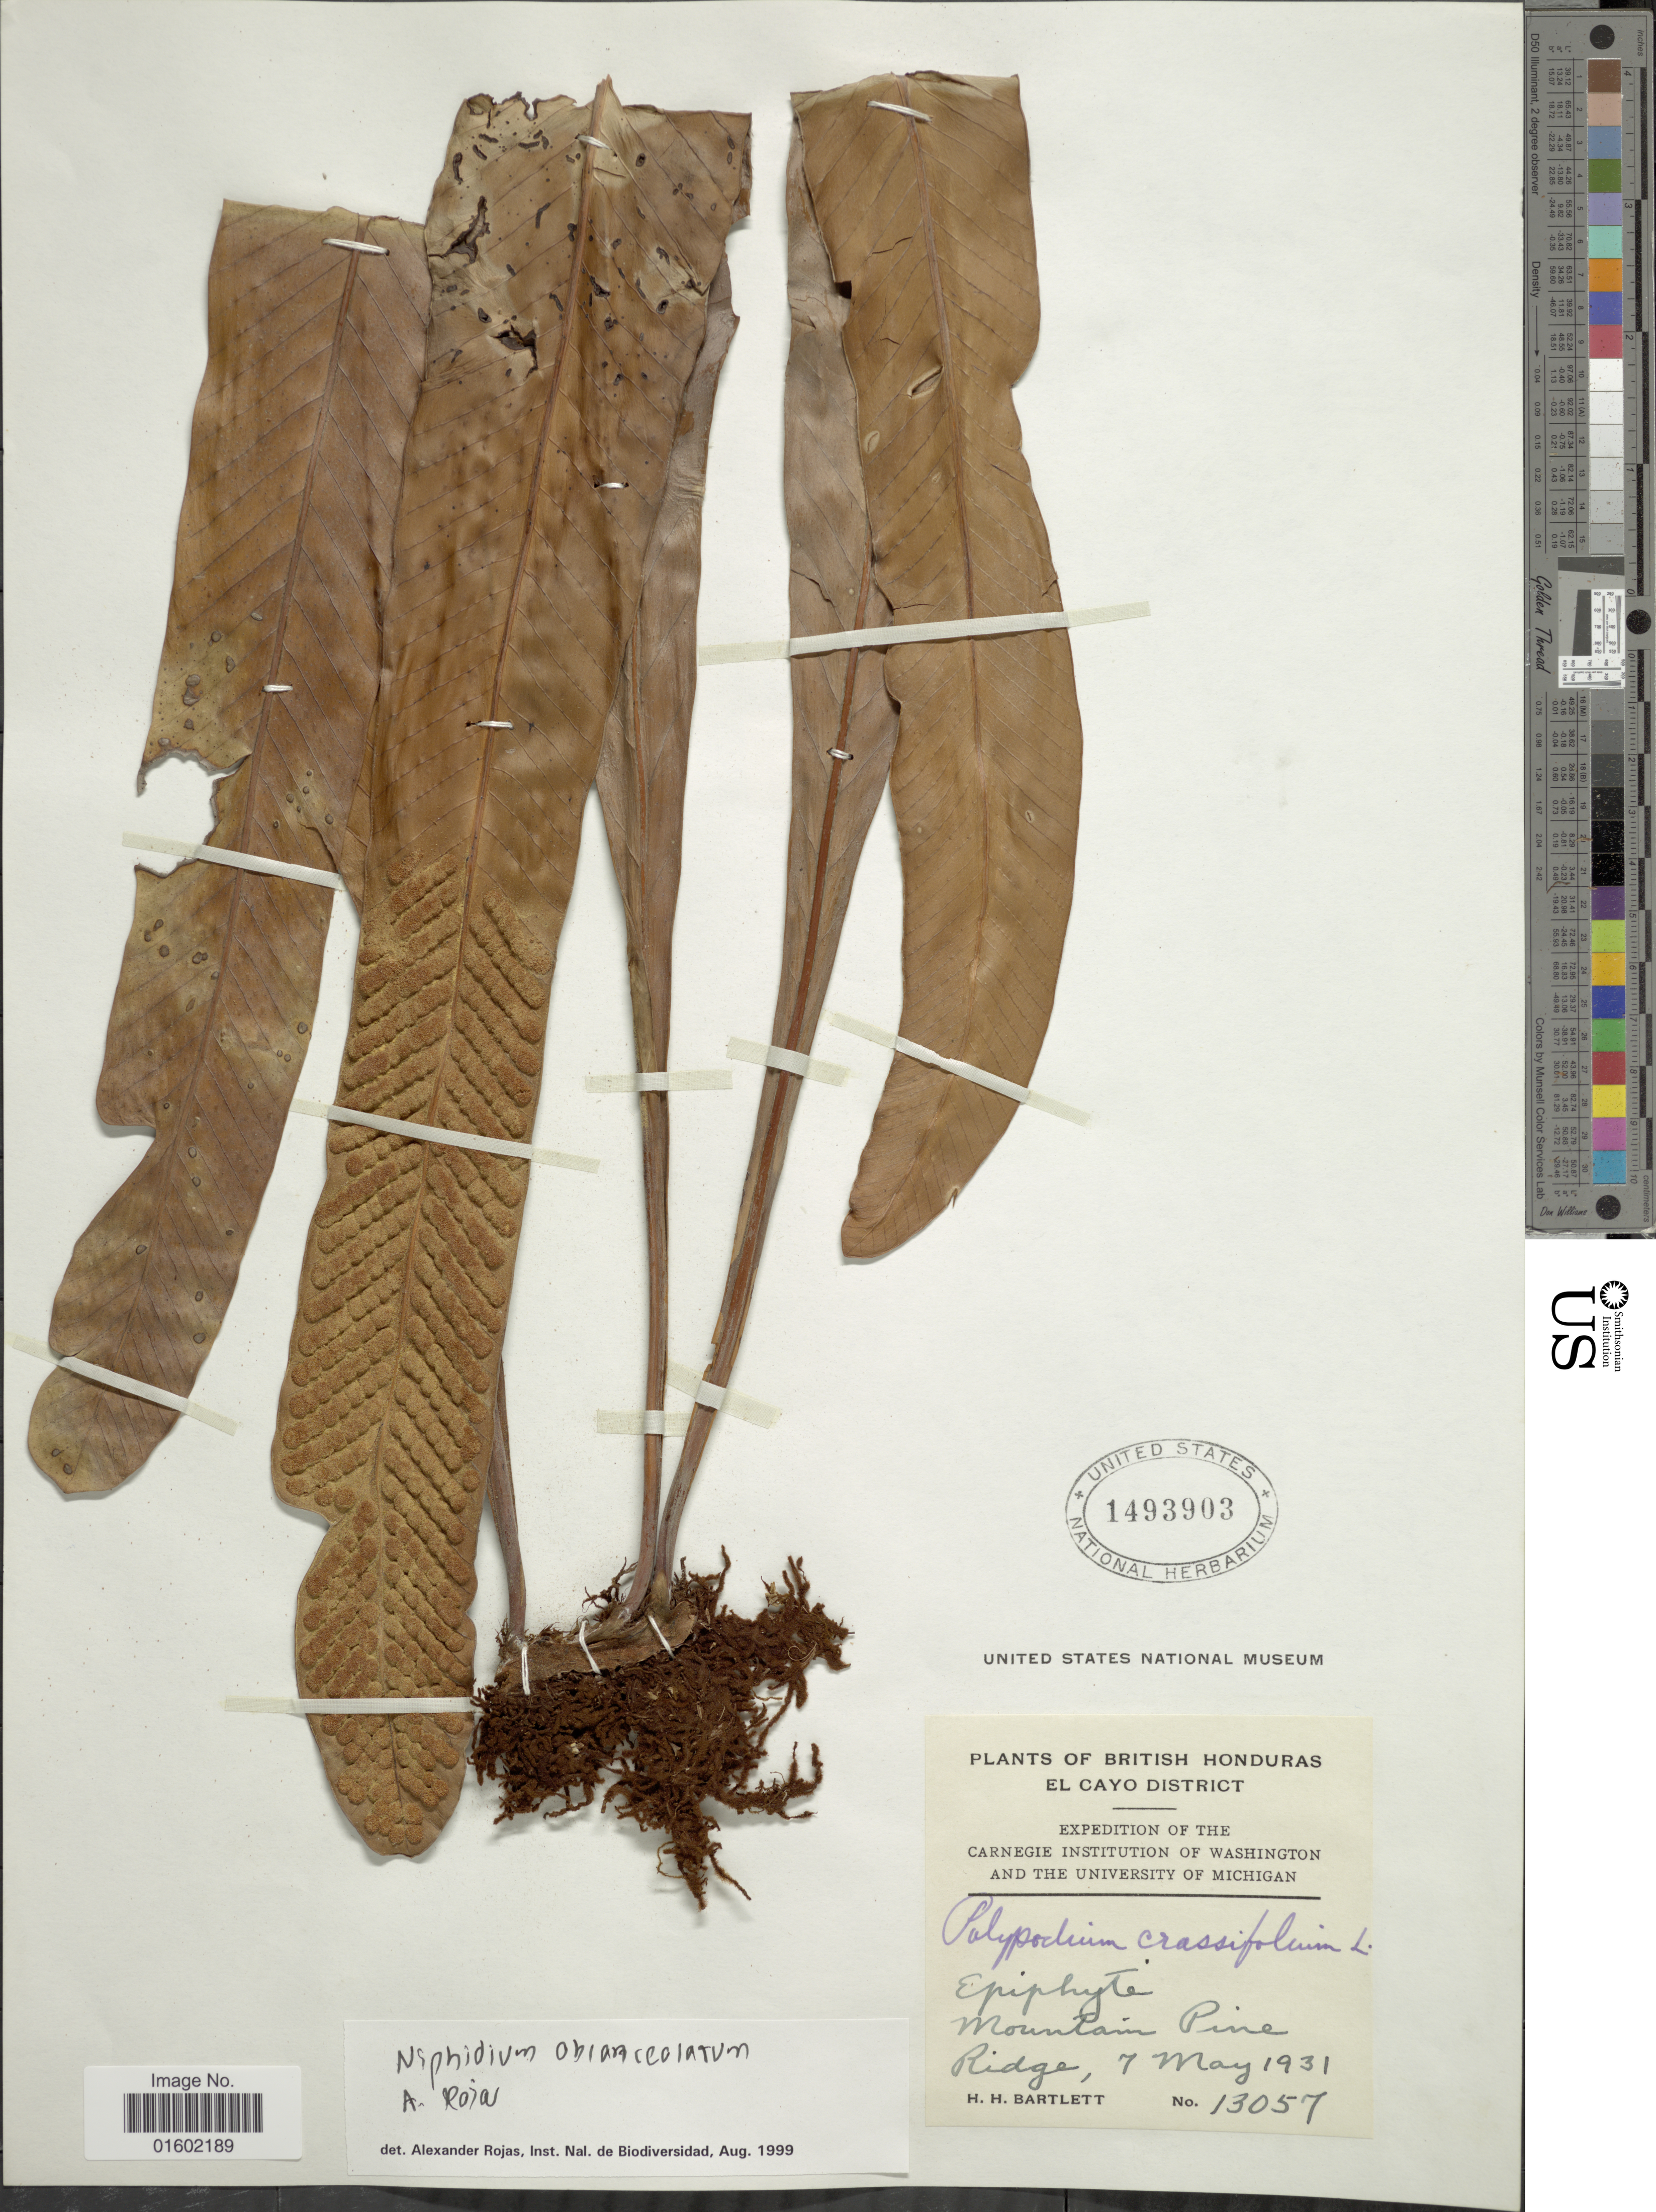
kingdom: Plantae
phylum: Tracheophyta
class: Polypodiopsida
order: Polypodiales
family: Polypodiaceae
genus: Niphidium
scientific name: Niphidium crassifolium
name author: (L.) Lellinger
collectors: H. H. Bartlett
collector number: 13057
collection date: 1931-05-07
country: Belize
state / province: Cayo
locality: British Honduras, El Cayo District, Mountain Pine Ridge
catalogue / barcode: US 1493903